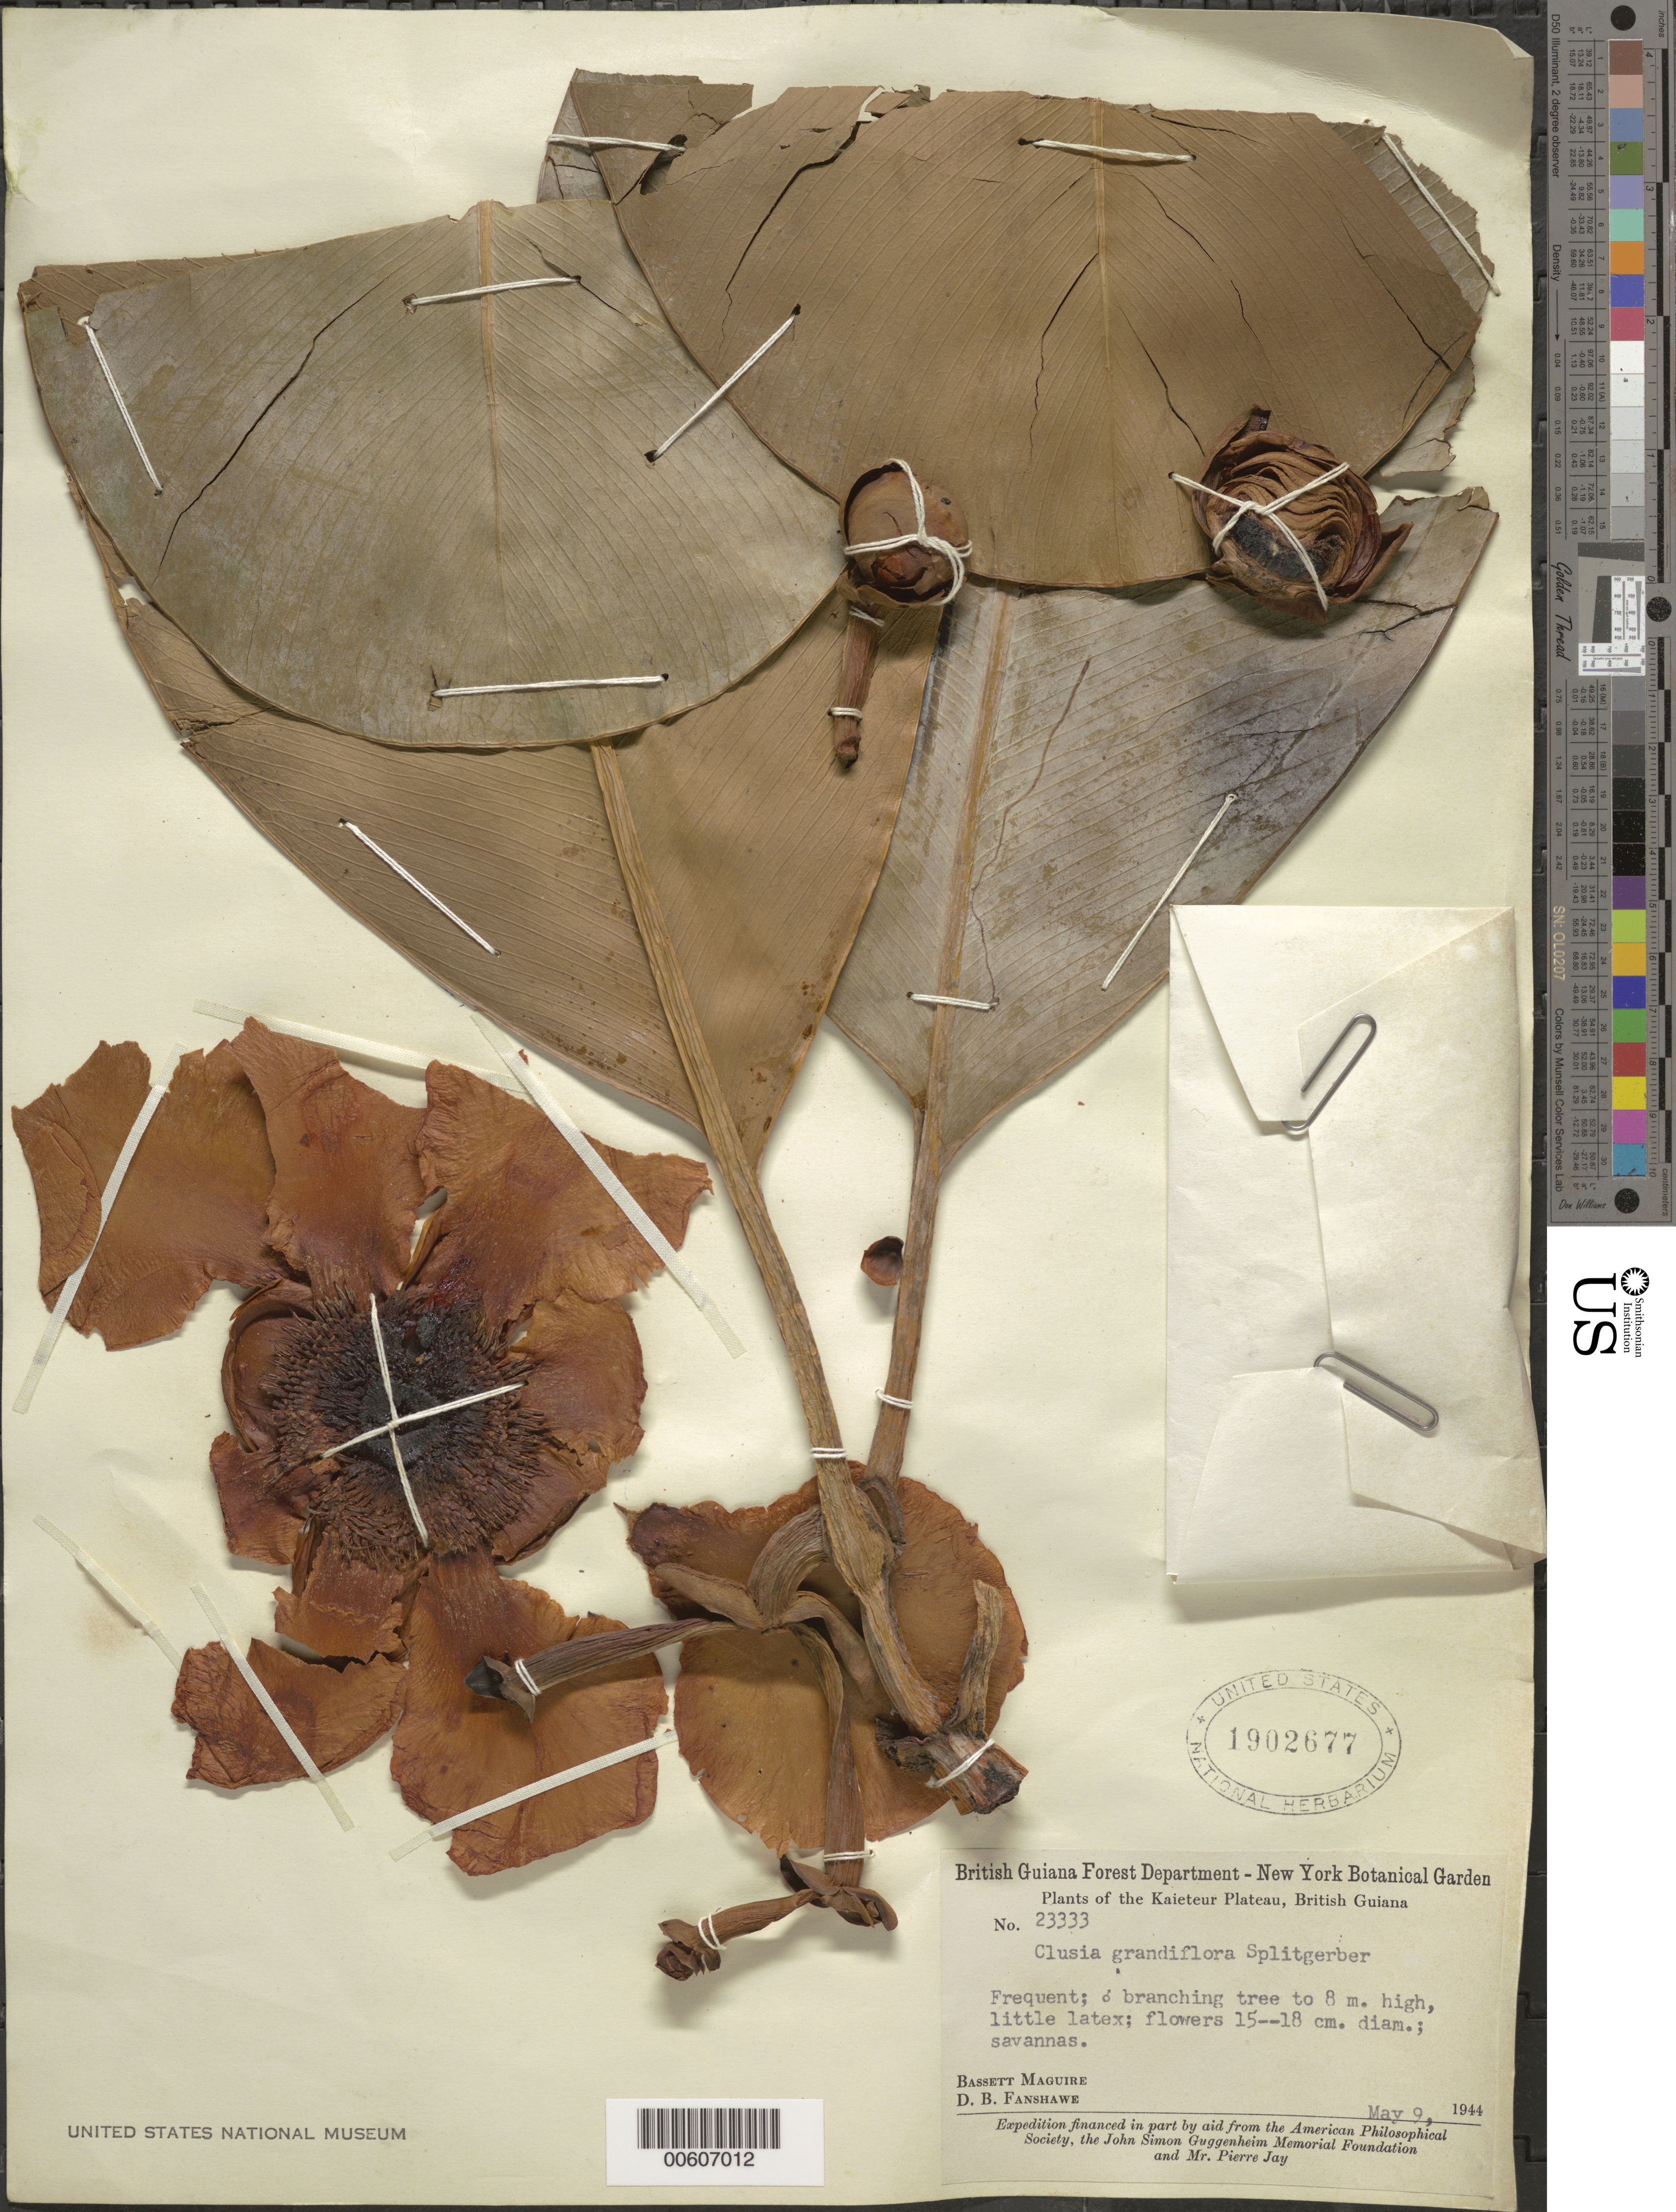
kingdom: Plantae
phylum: Tracheophyta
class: Magnoliopsida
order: Malpighiales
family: Clusiaceae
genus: Clusia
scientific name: Clusia grandiflora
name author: Splitg.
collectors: B. Maguire & D. B. Fanshawe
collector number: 23333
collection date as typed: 9-May-44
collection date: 1944-05-09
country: Guyana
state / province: Potaro-Siparuni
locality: Kaieteur Plateau, Potaro River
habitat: Savanna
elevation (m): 427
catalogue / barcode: US 1902677